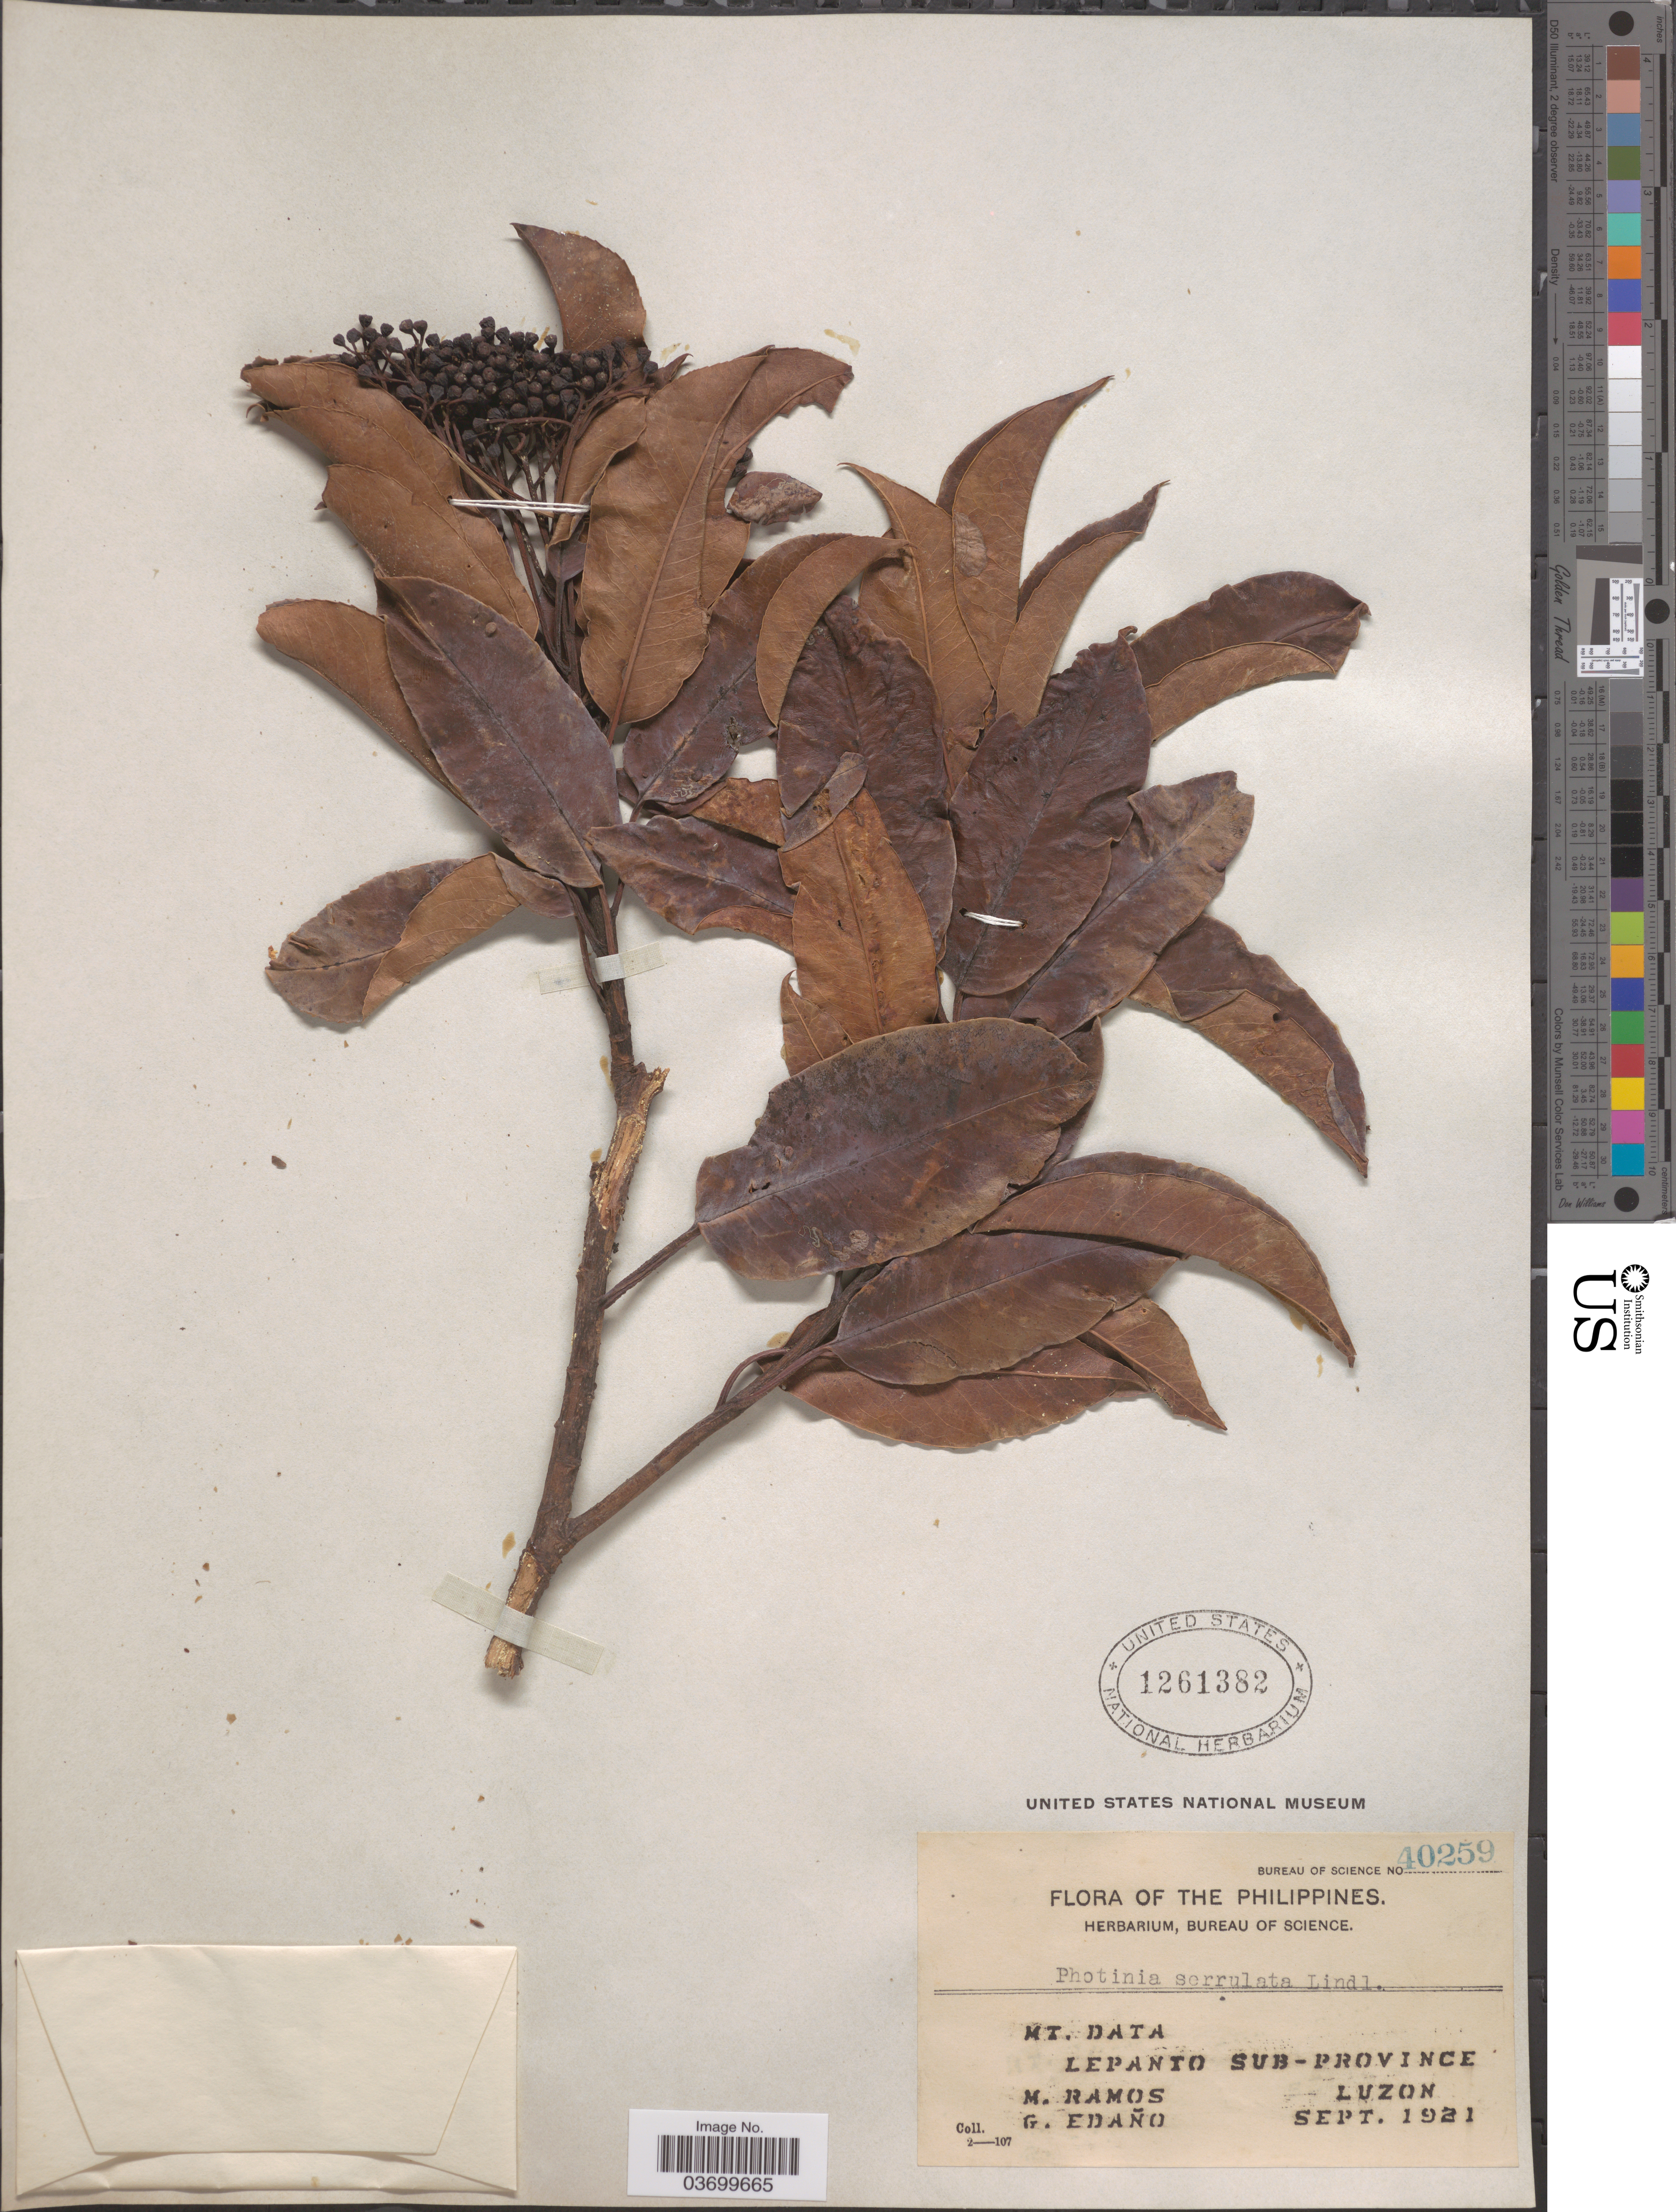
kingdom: Plantae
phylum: Tracheophyta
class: Magnoliopsida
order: Rosales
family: Rosaceae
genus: Photinia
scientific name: Photinia serrulata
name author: Franch. & Sav.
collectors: M. Ramos & G. Edaño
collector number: Bureau of Science 40259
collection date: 1921-09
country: Philippines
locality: Mt. Data. Lepanto Sub-province. Luzon.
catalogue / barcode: US 1261382